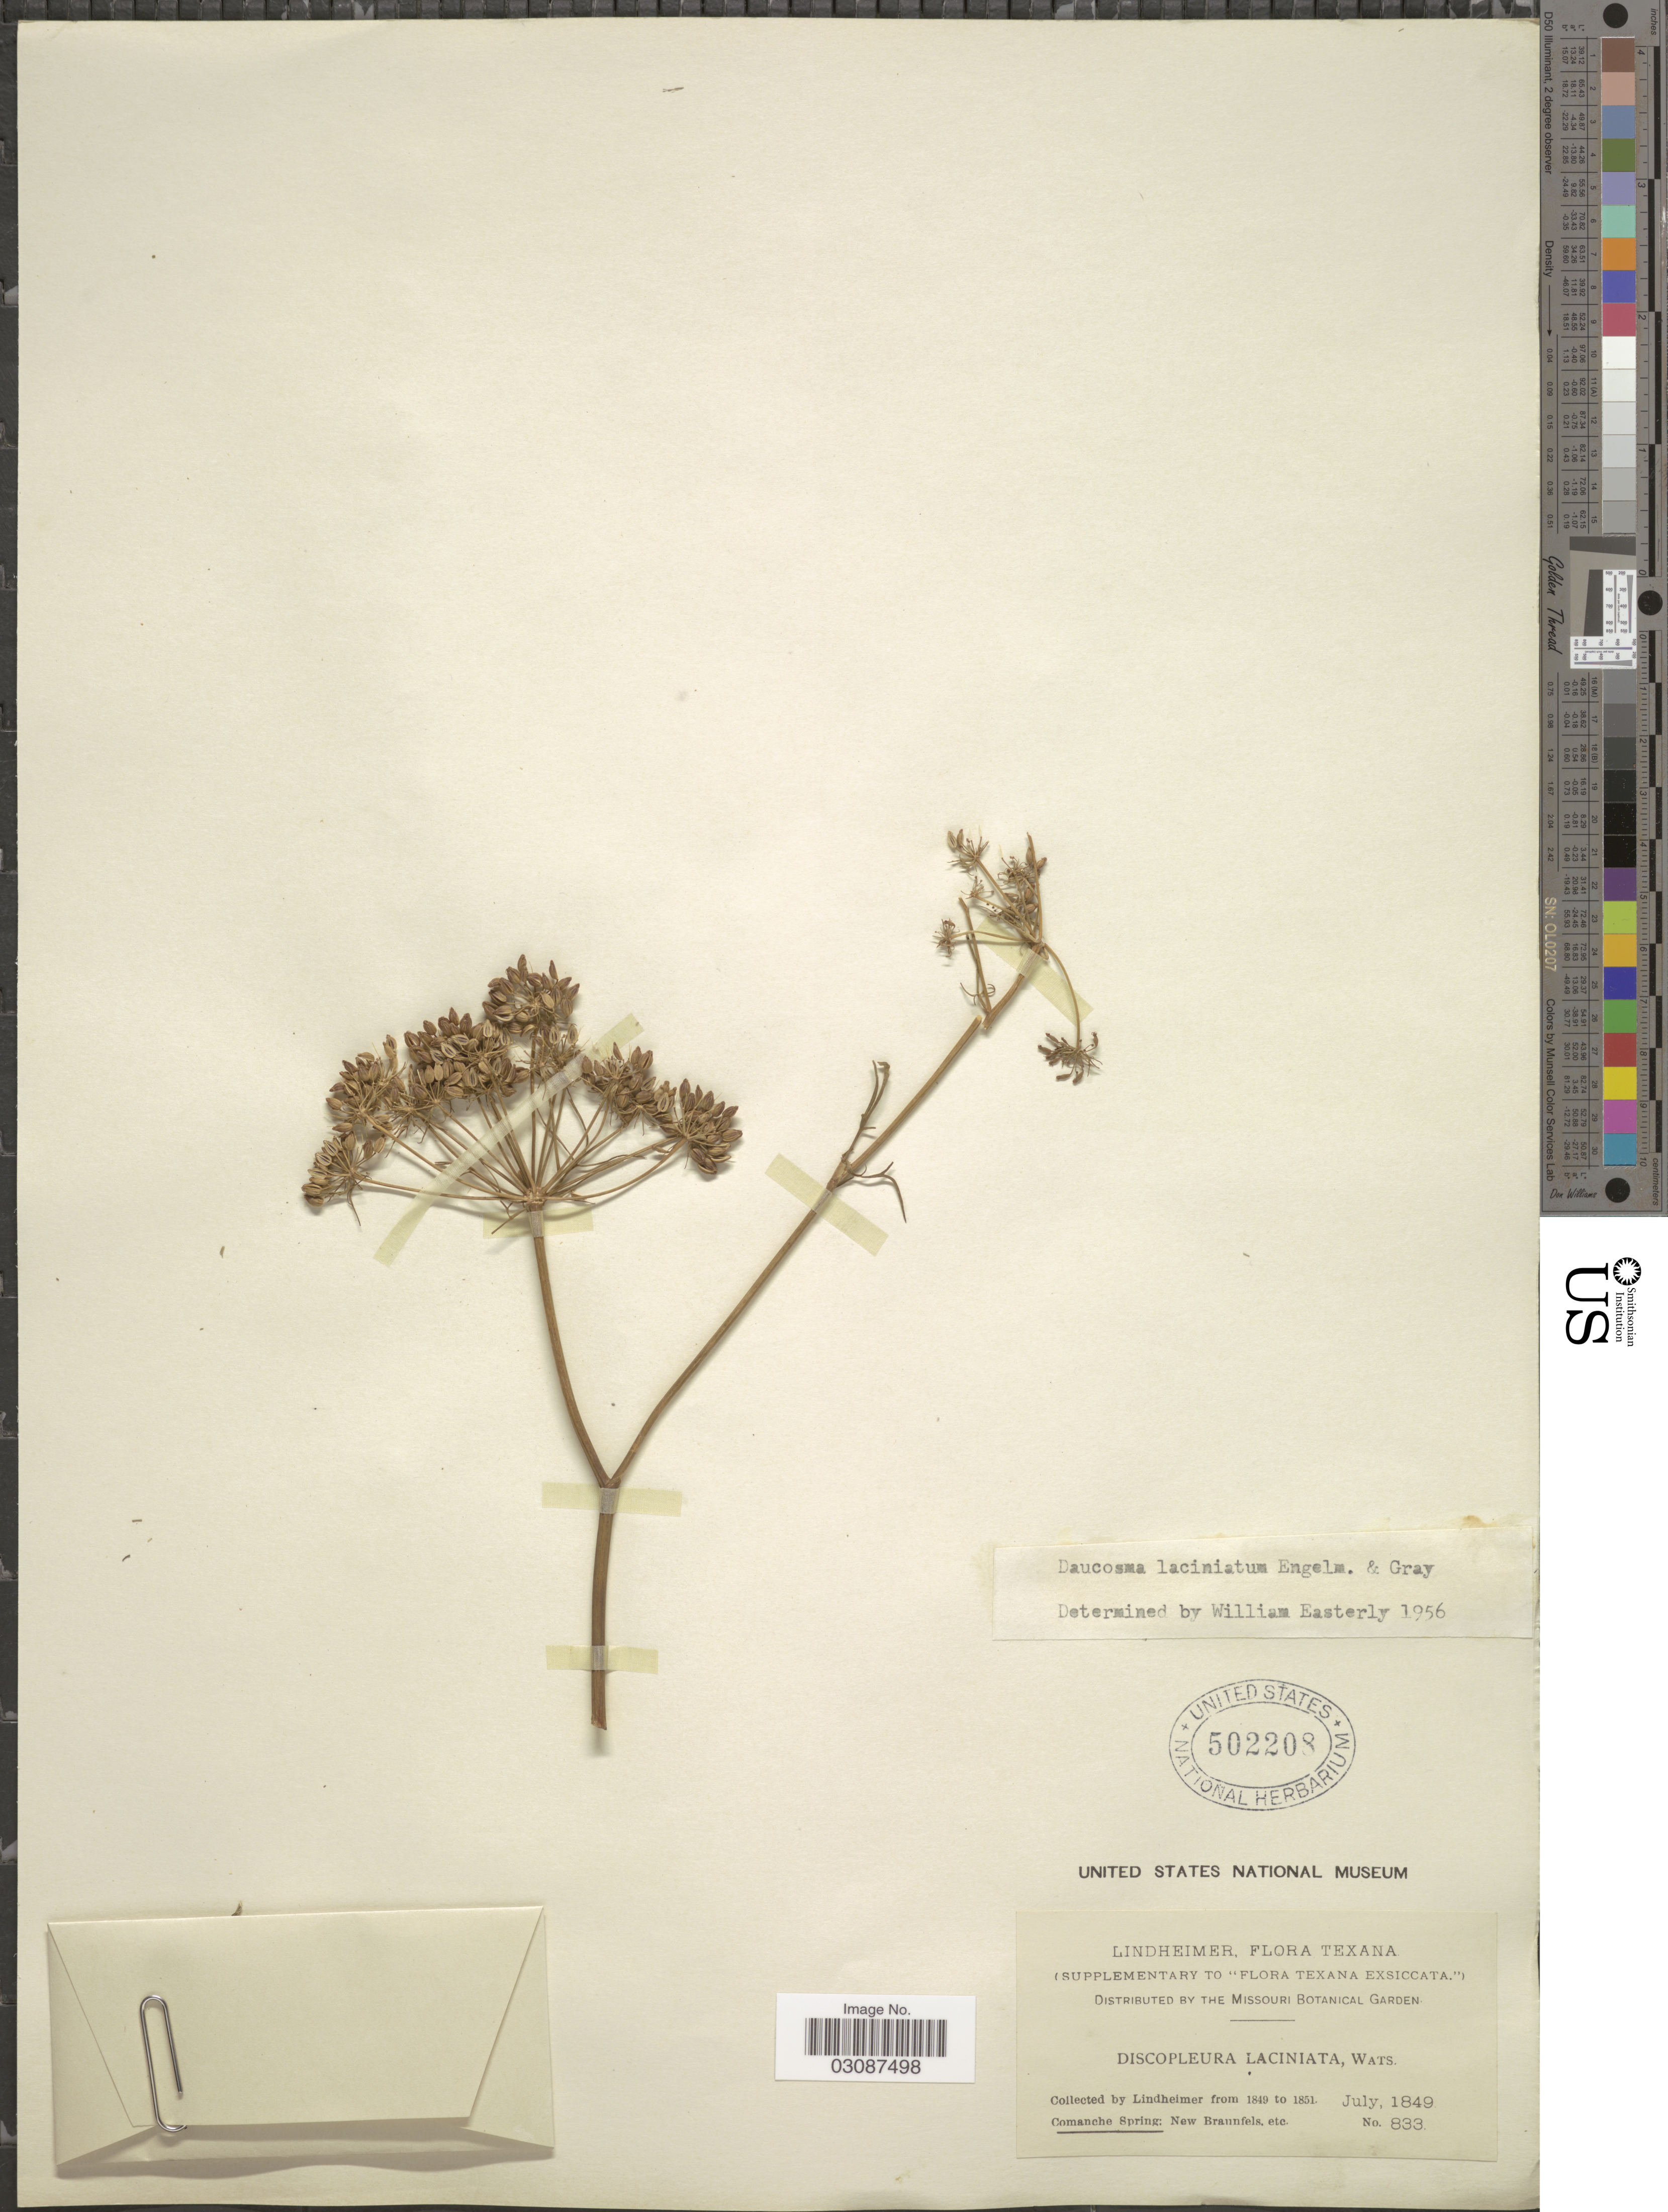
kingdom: Plantae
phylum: Tracheophyta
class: Magnoliopsida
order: Apiales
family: Apiaceae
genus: Daucosma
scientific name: Daucosma laciniata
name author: Engelm. & A. Gray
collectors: -. Lindheimer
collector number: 833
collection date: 1849-07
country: United States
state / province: Texas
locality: Comanche Spring: New Braunfels, etc.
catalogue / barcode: US 502208